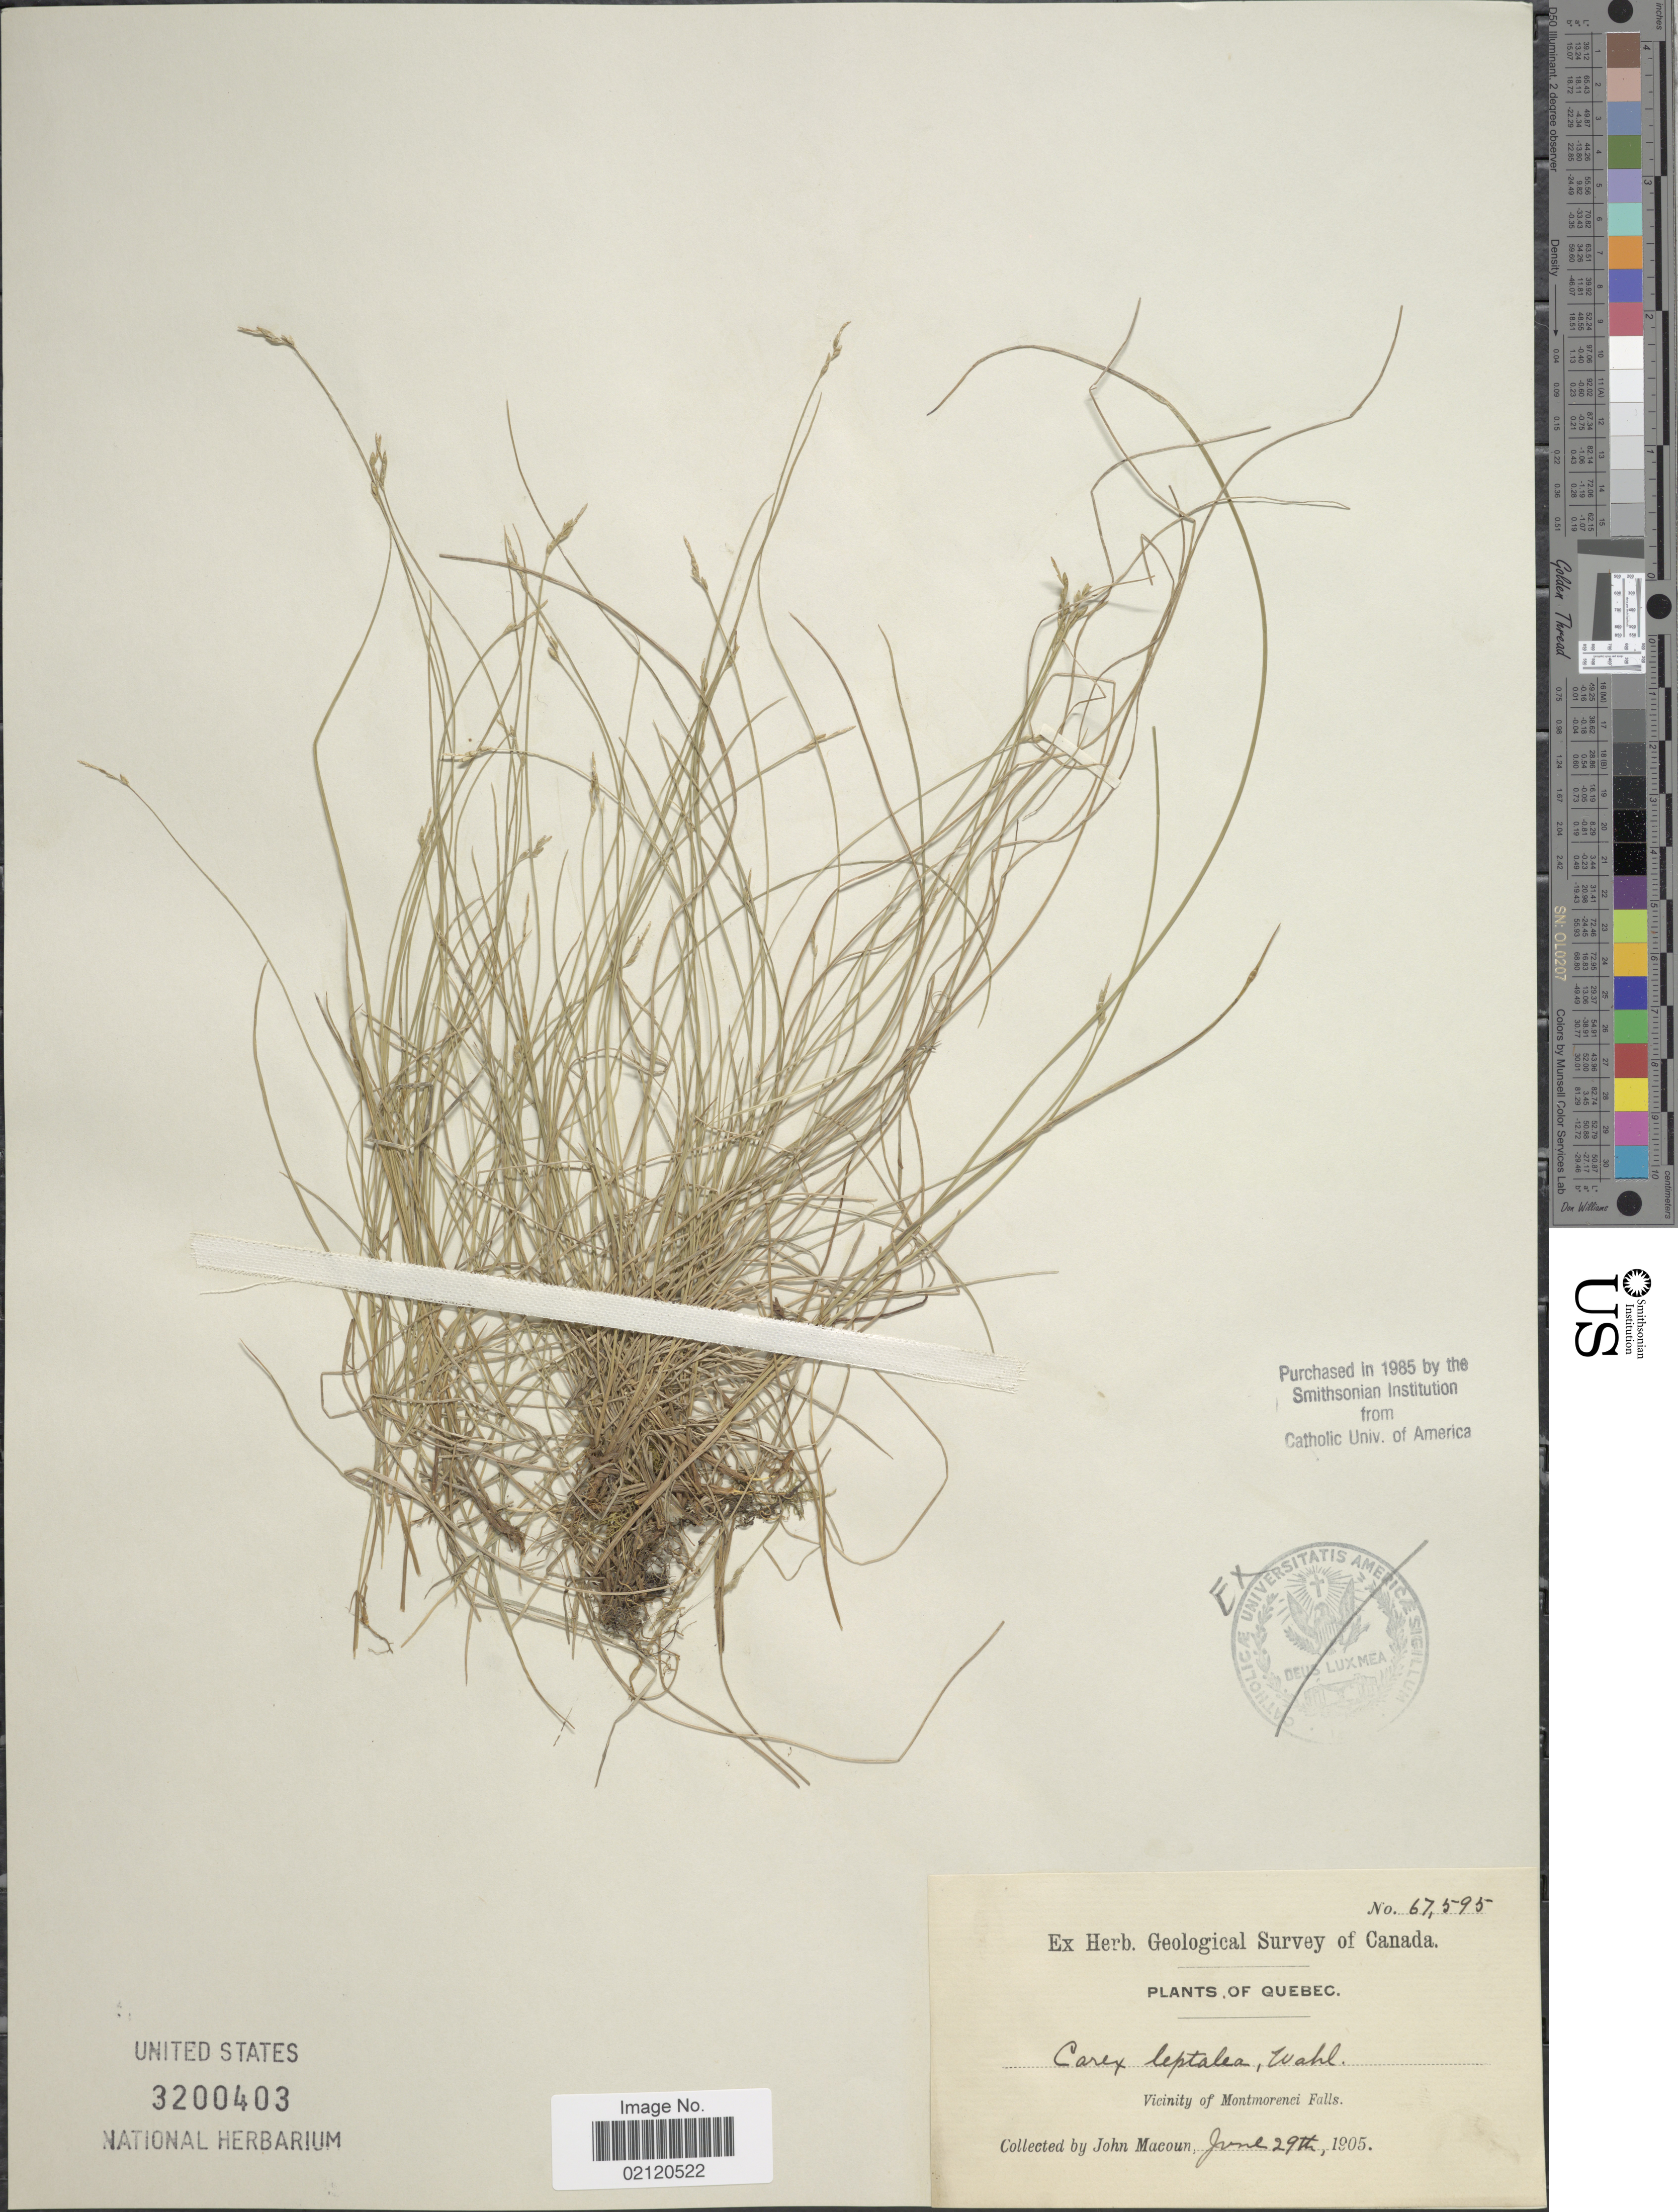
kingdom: Plantae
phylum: Tracheophyta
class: Liliopsida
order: Poales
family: Cyperaceae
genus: Carex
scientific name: Carex leptalea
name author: Wahlenb.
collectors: J. Macoun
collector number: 67595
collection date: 1905-06-29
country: Canada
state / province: Quebec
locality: Vicinity of Montmorenci Falls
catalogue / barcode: US 3200403